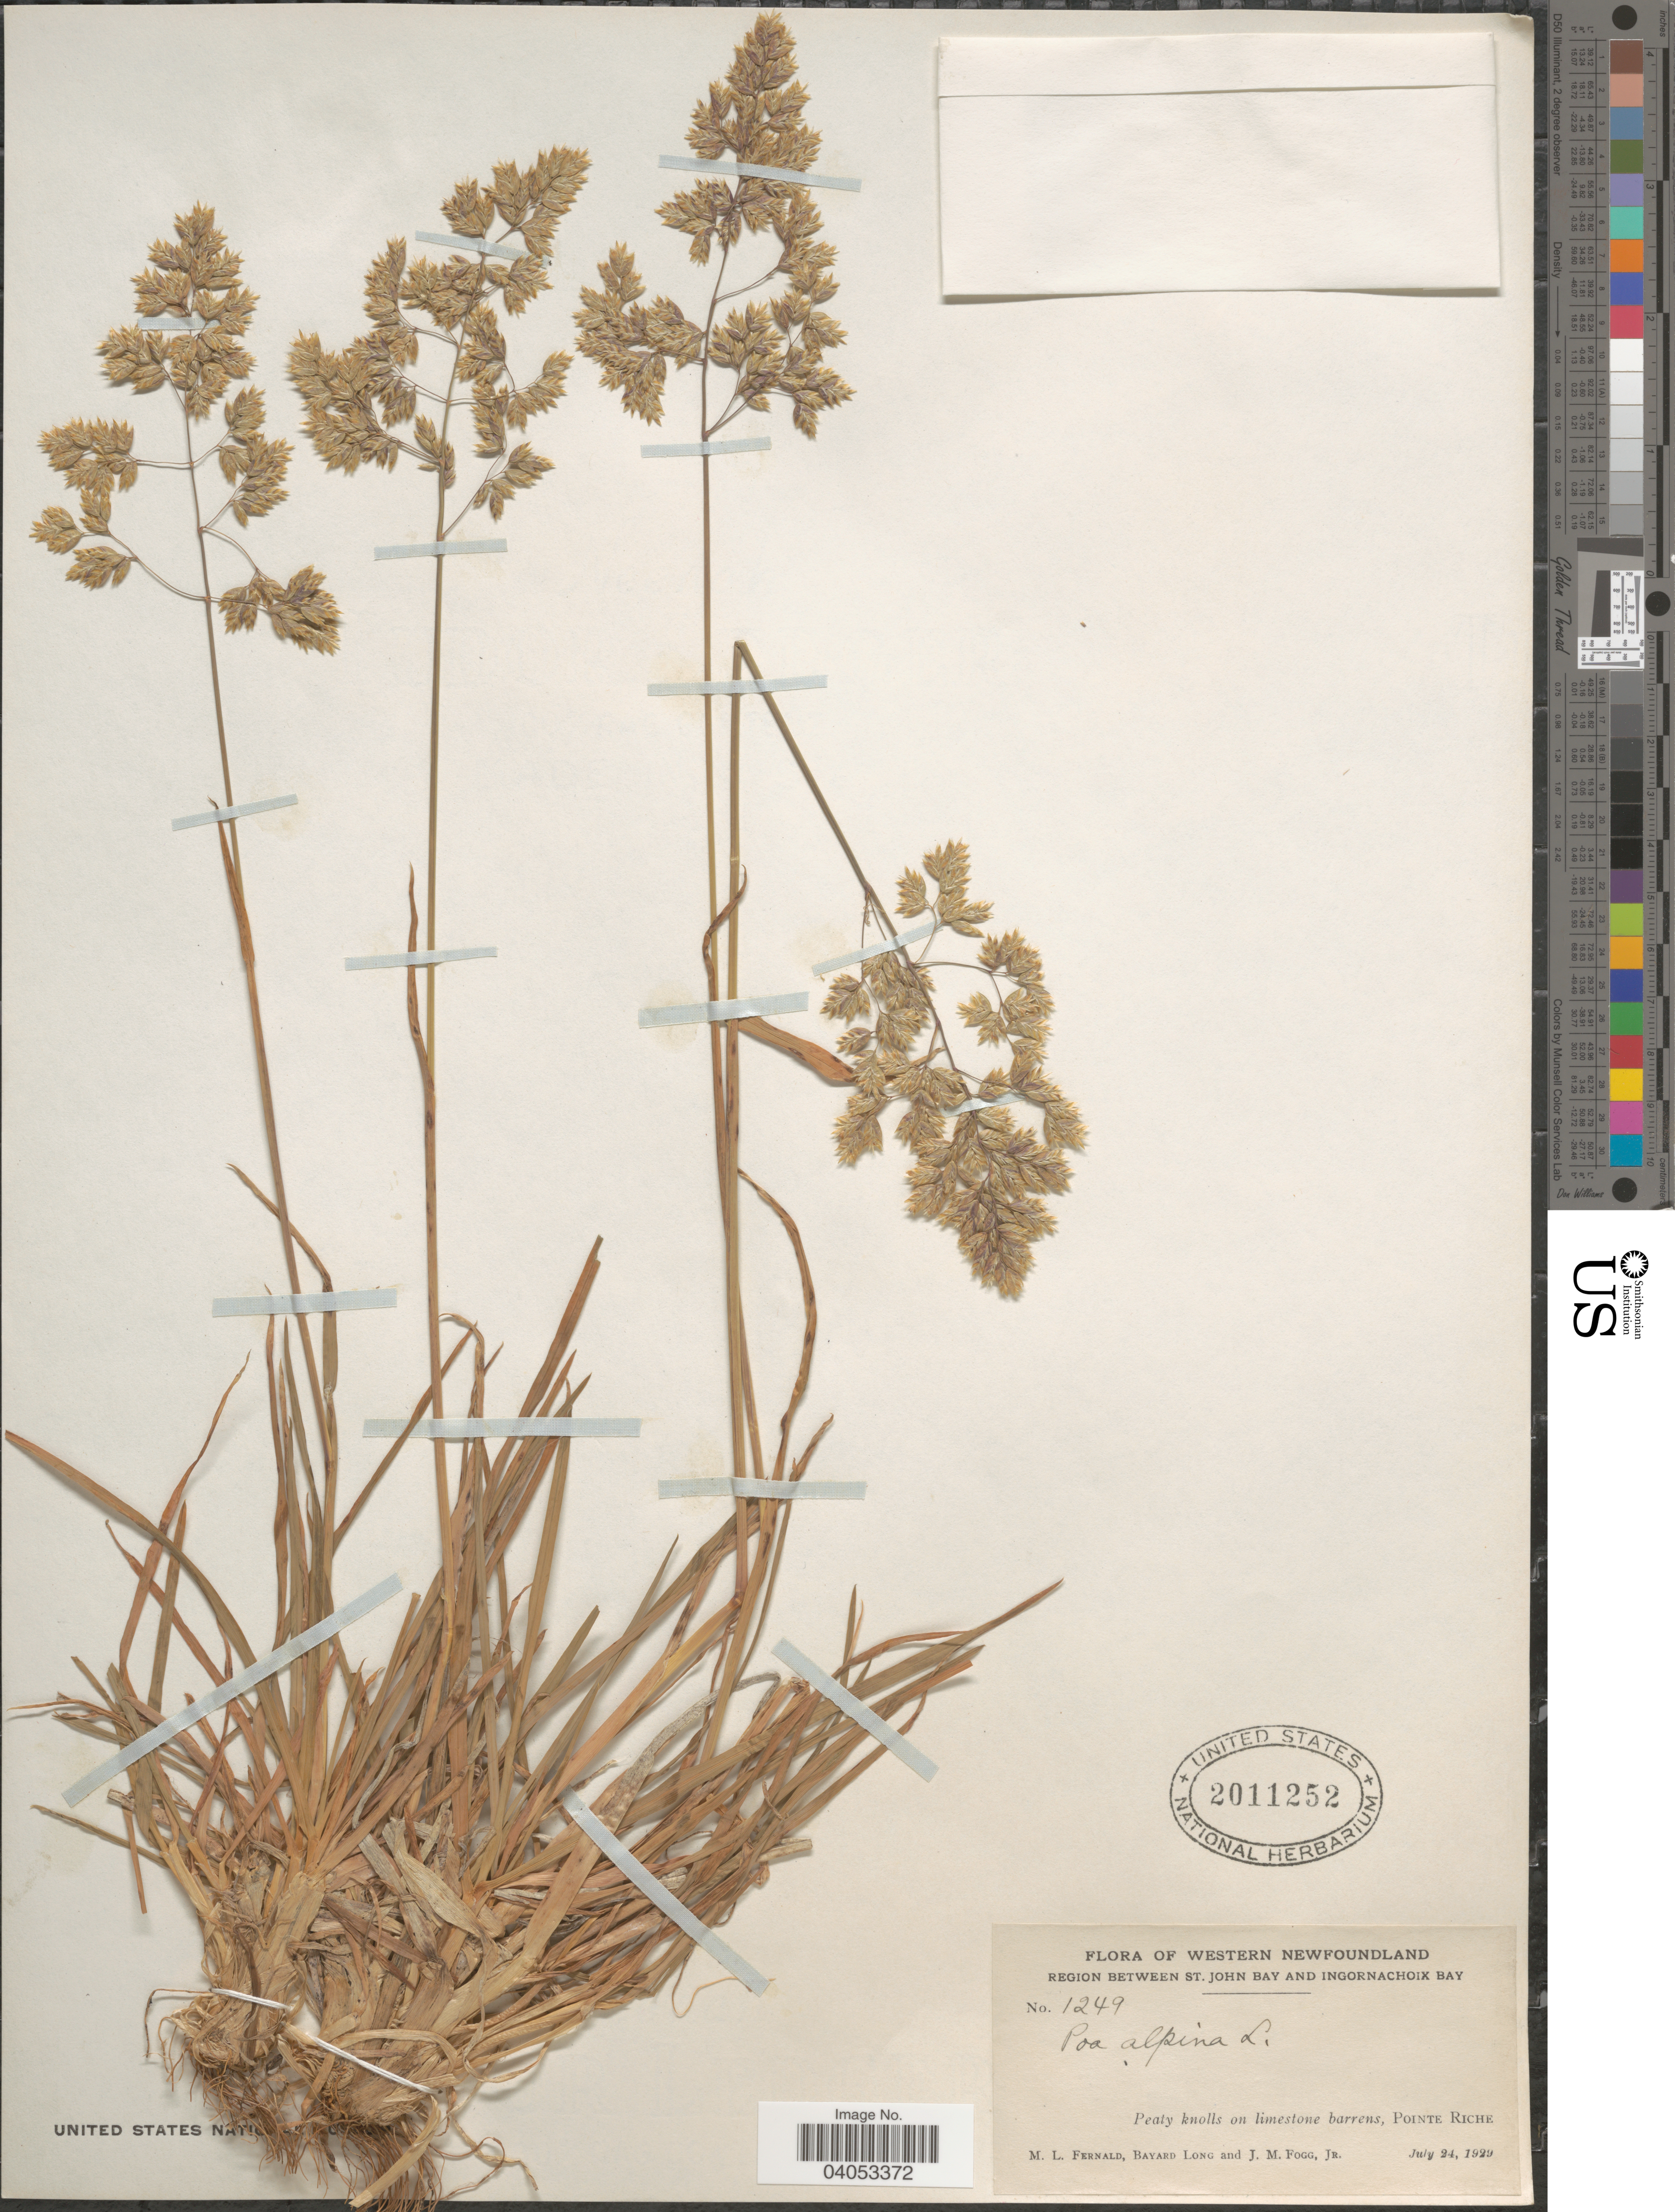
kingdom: Plantae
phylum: Tracheophyta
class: Liliopsida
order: Poales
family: Poaceae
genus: Poa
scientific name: Poa alpina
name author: L.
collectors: M. L. Fernald, B. Long & J. Fogg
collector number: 1249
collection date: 1929-07-24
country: Canada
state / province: Newfoundland and Labrador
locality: Western Newfoundland. Region between St. John Bay and Ingornachoix Bay. Pointe Riche.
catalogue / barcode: US 2011252